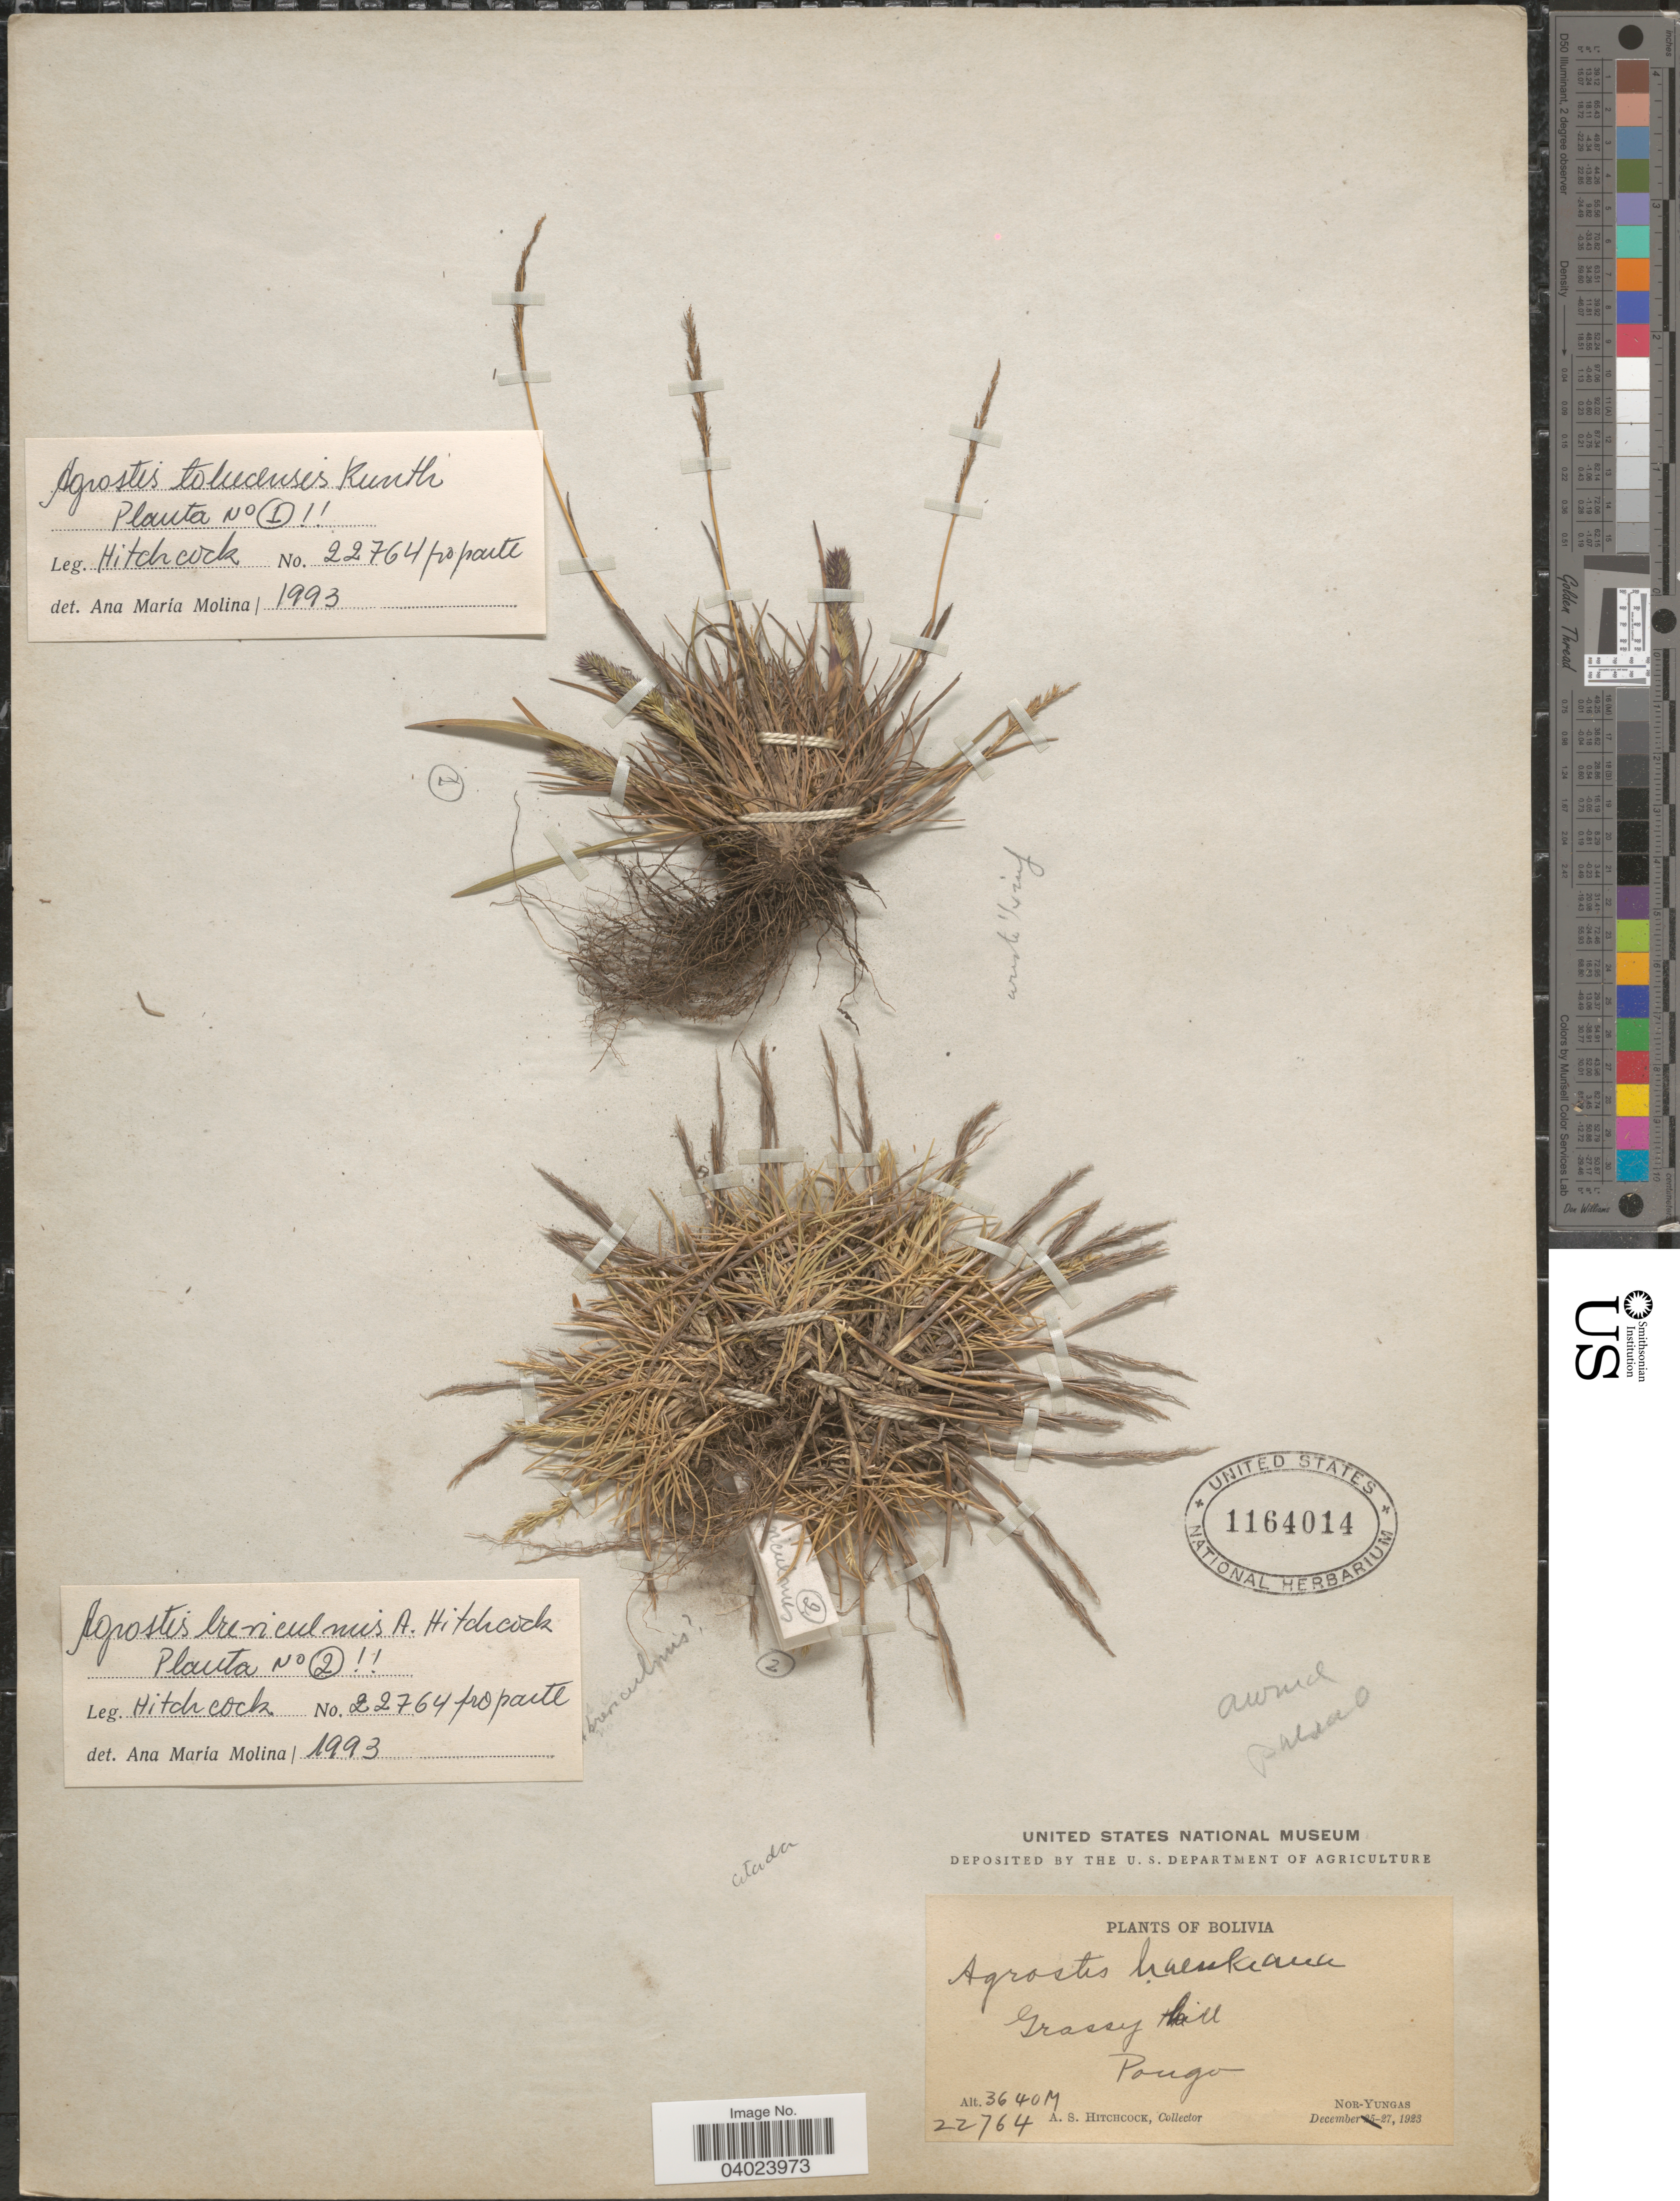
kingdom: Plantae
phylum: Tracheophyta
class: Liliopsida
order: Poales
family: Poaceae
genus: Agrostis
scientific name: Agrostis breviculmis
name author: Hitchc.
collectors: A. S. Hitchcock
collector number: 22764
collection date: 1923-12-27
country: Bolivia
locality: Pongo. Nor-Yungas.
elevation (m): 3640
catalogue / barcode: US 1164014